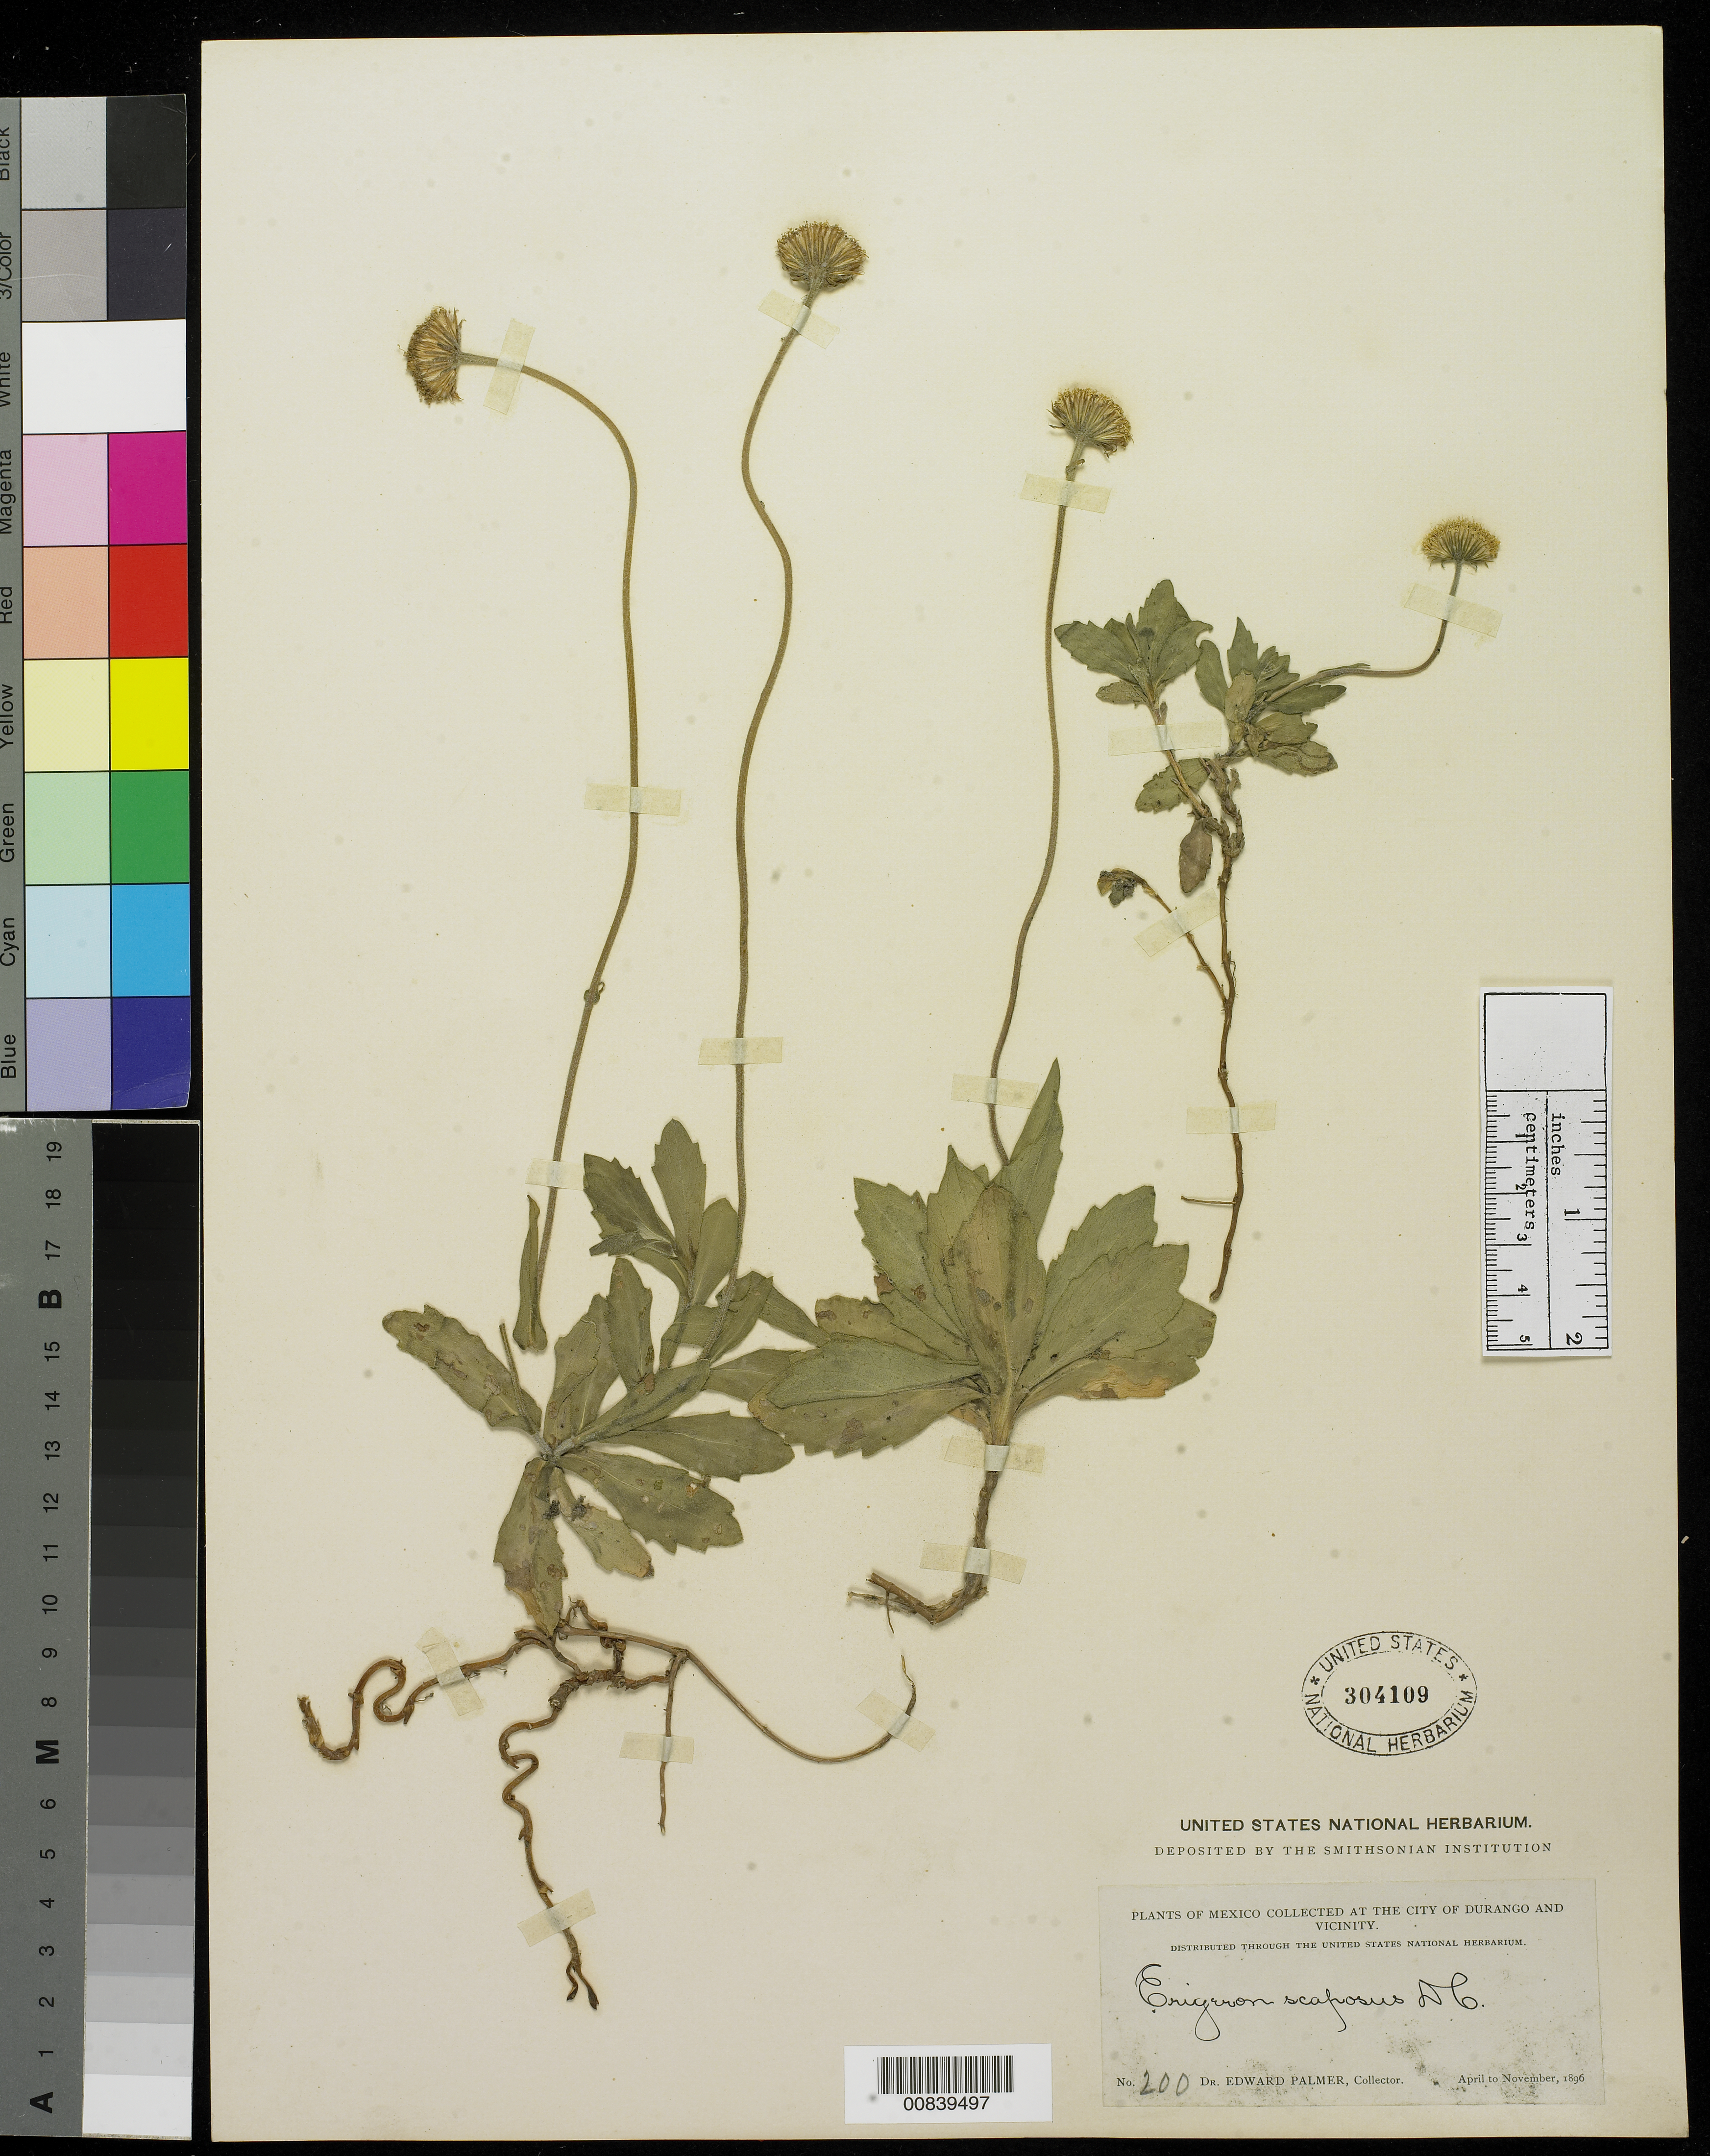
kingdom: Plantae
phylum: Tracheophyta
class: Magnoliopsida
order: Asterales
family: Asteraceae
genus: Erigeron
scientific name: Erigeron scaposus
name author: DC.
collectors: E. Palmer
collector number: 200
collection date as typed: Apr 1896 to -- Nov 1896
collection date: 1896-04/1896-11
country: Mexico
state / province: Durango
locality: City of Durango and vicinity.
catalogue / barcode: US 304109